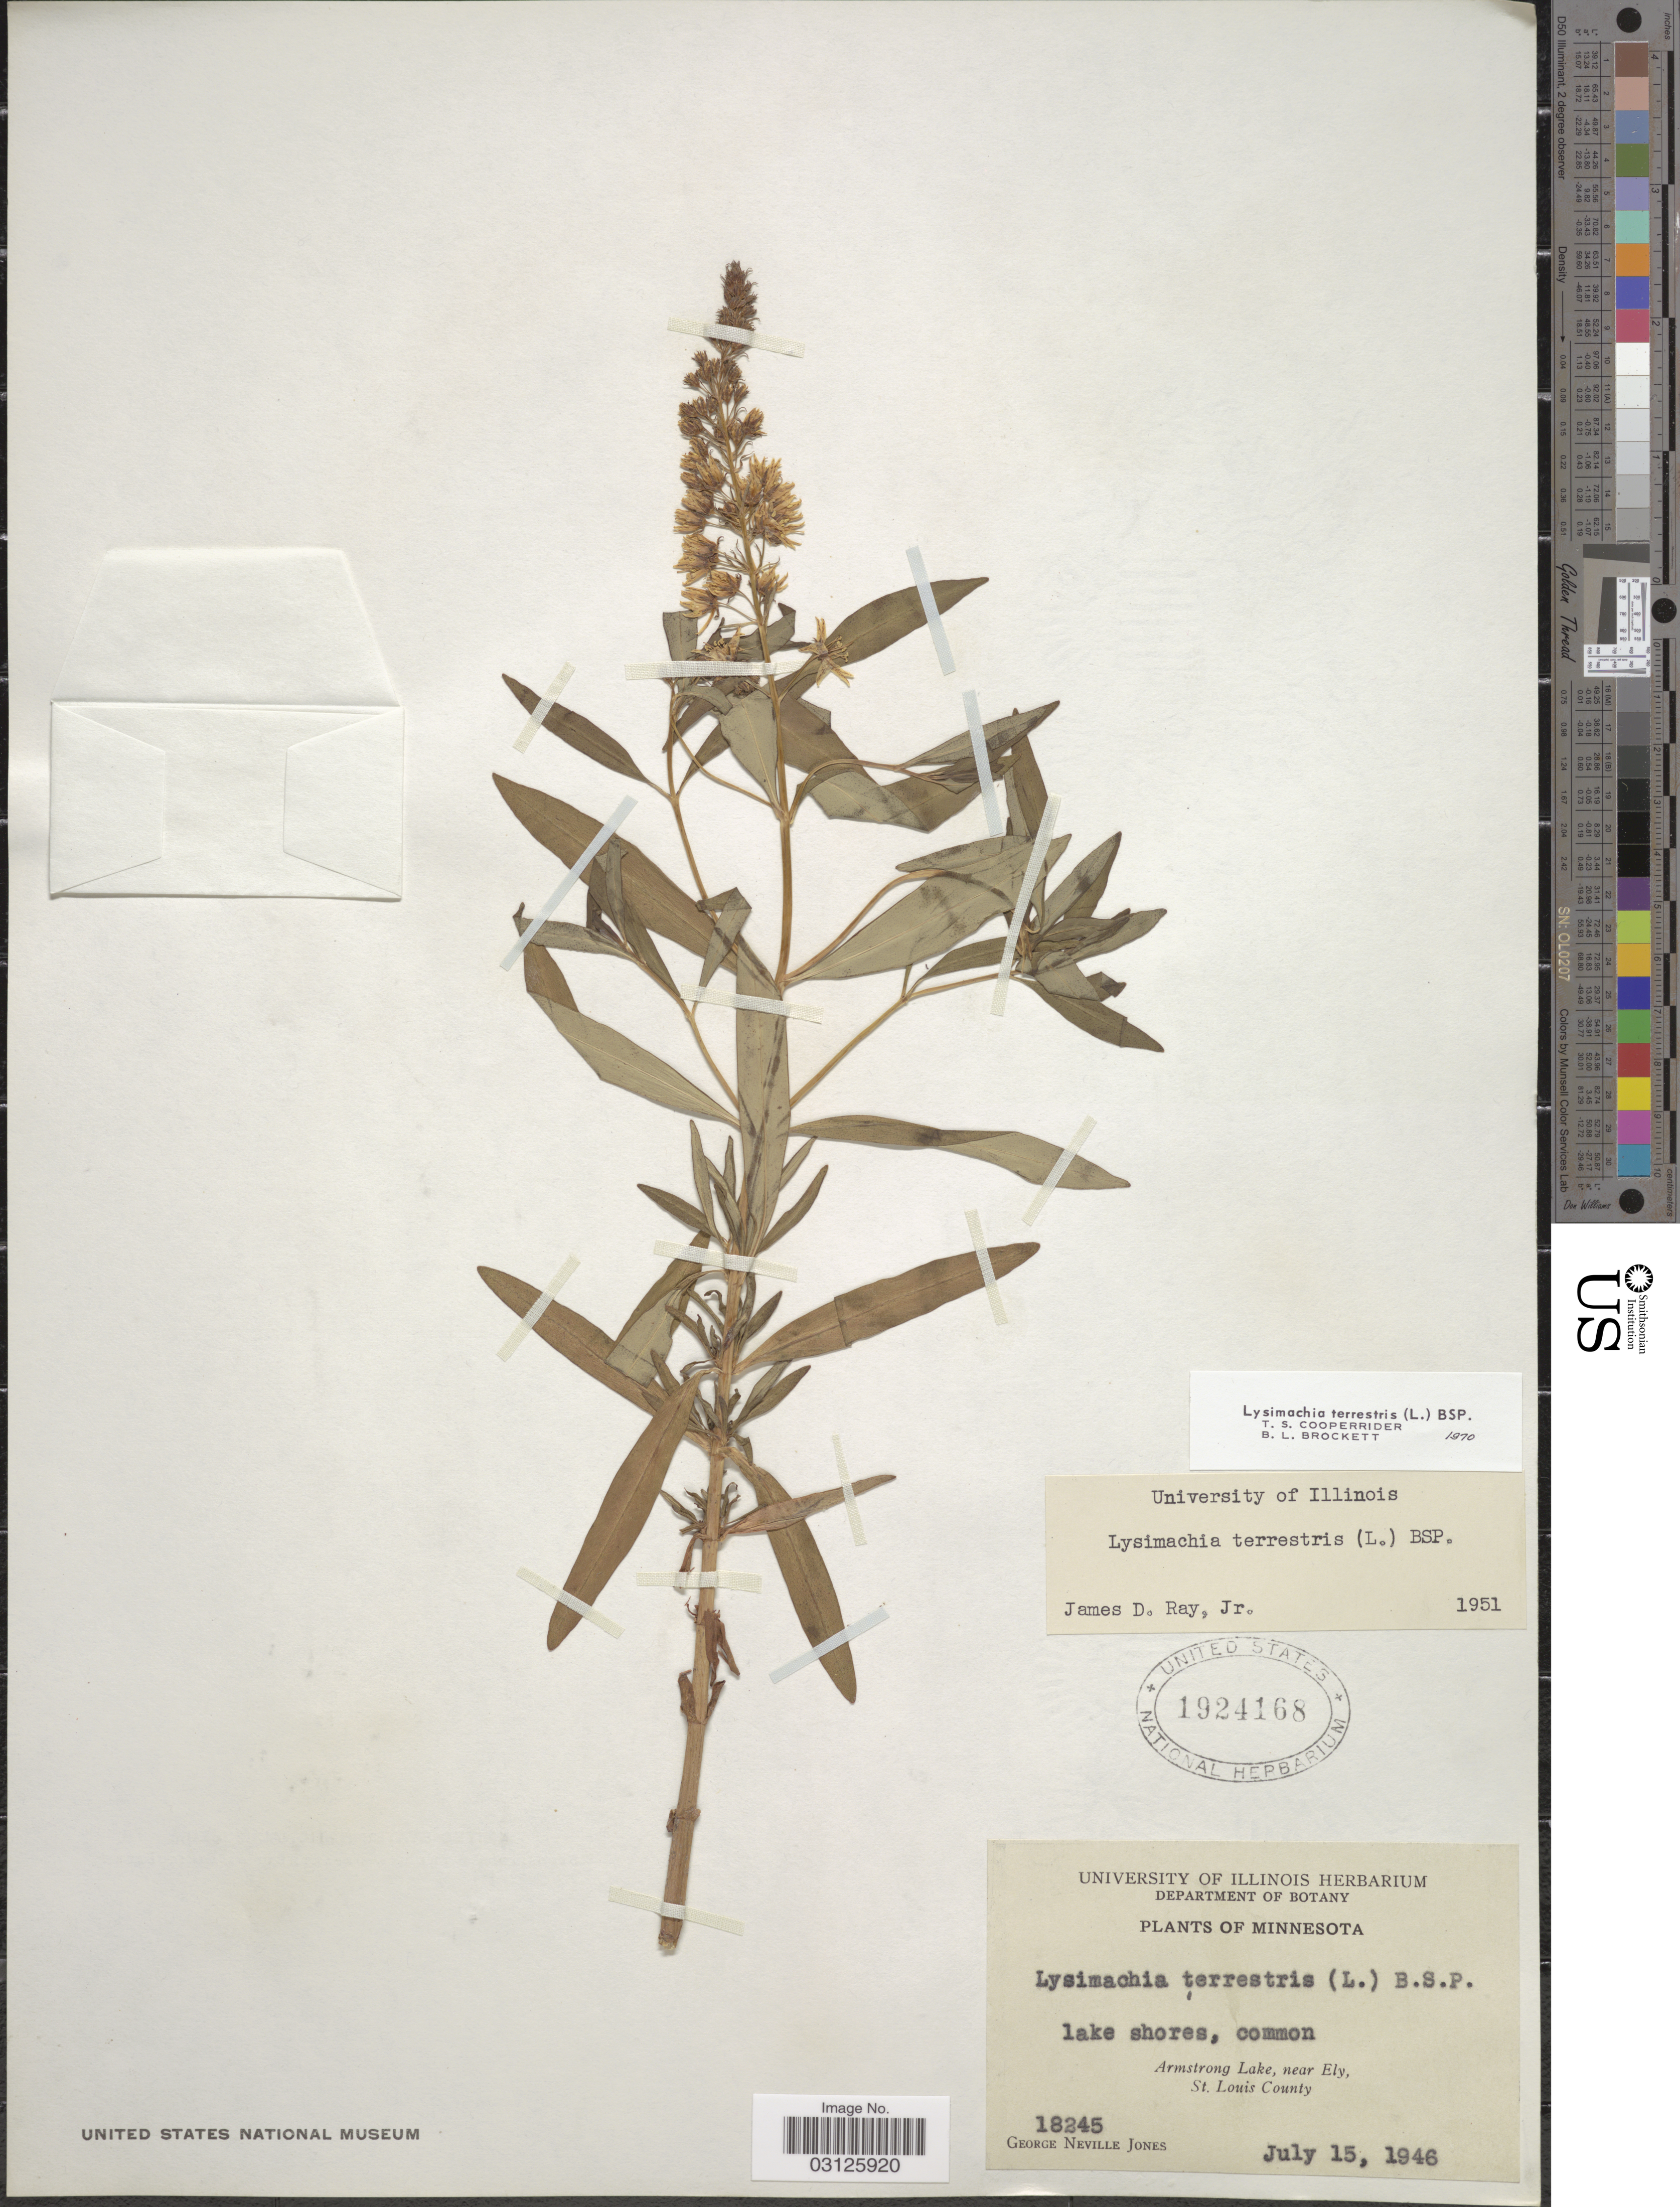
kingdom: Plantae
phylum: Tracheophyta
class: Magnoliopsida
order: Ericales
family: Primulaceae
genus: Lysimachia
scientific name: Lysimachia terrestris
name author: (L.) Britton, Stearns & Poggenb.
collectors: G. N. Jones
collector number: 18245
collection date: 1946-07-15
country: United States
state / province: Minnesota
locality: Lake shores. Armstrong Lake, near Ely, St. Louis County.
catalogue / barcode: US 1924168